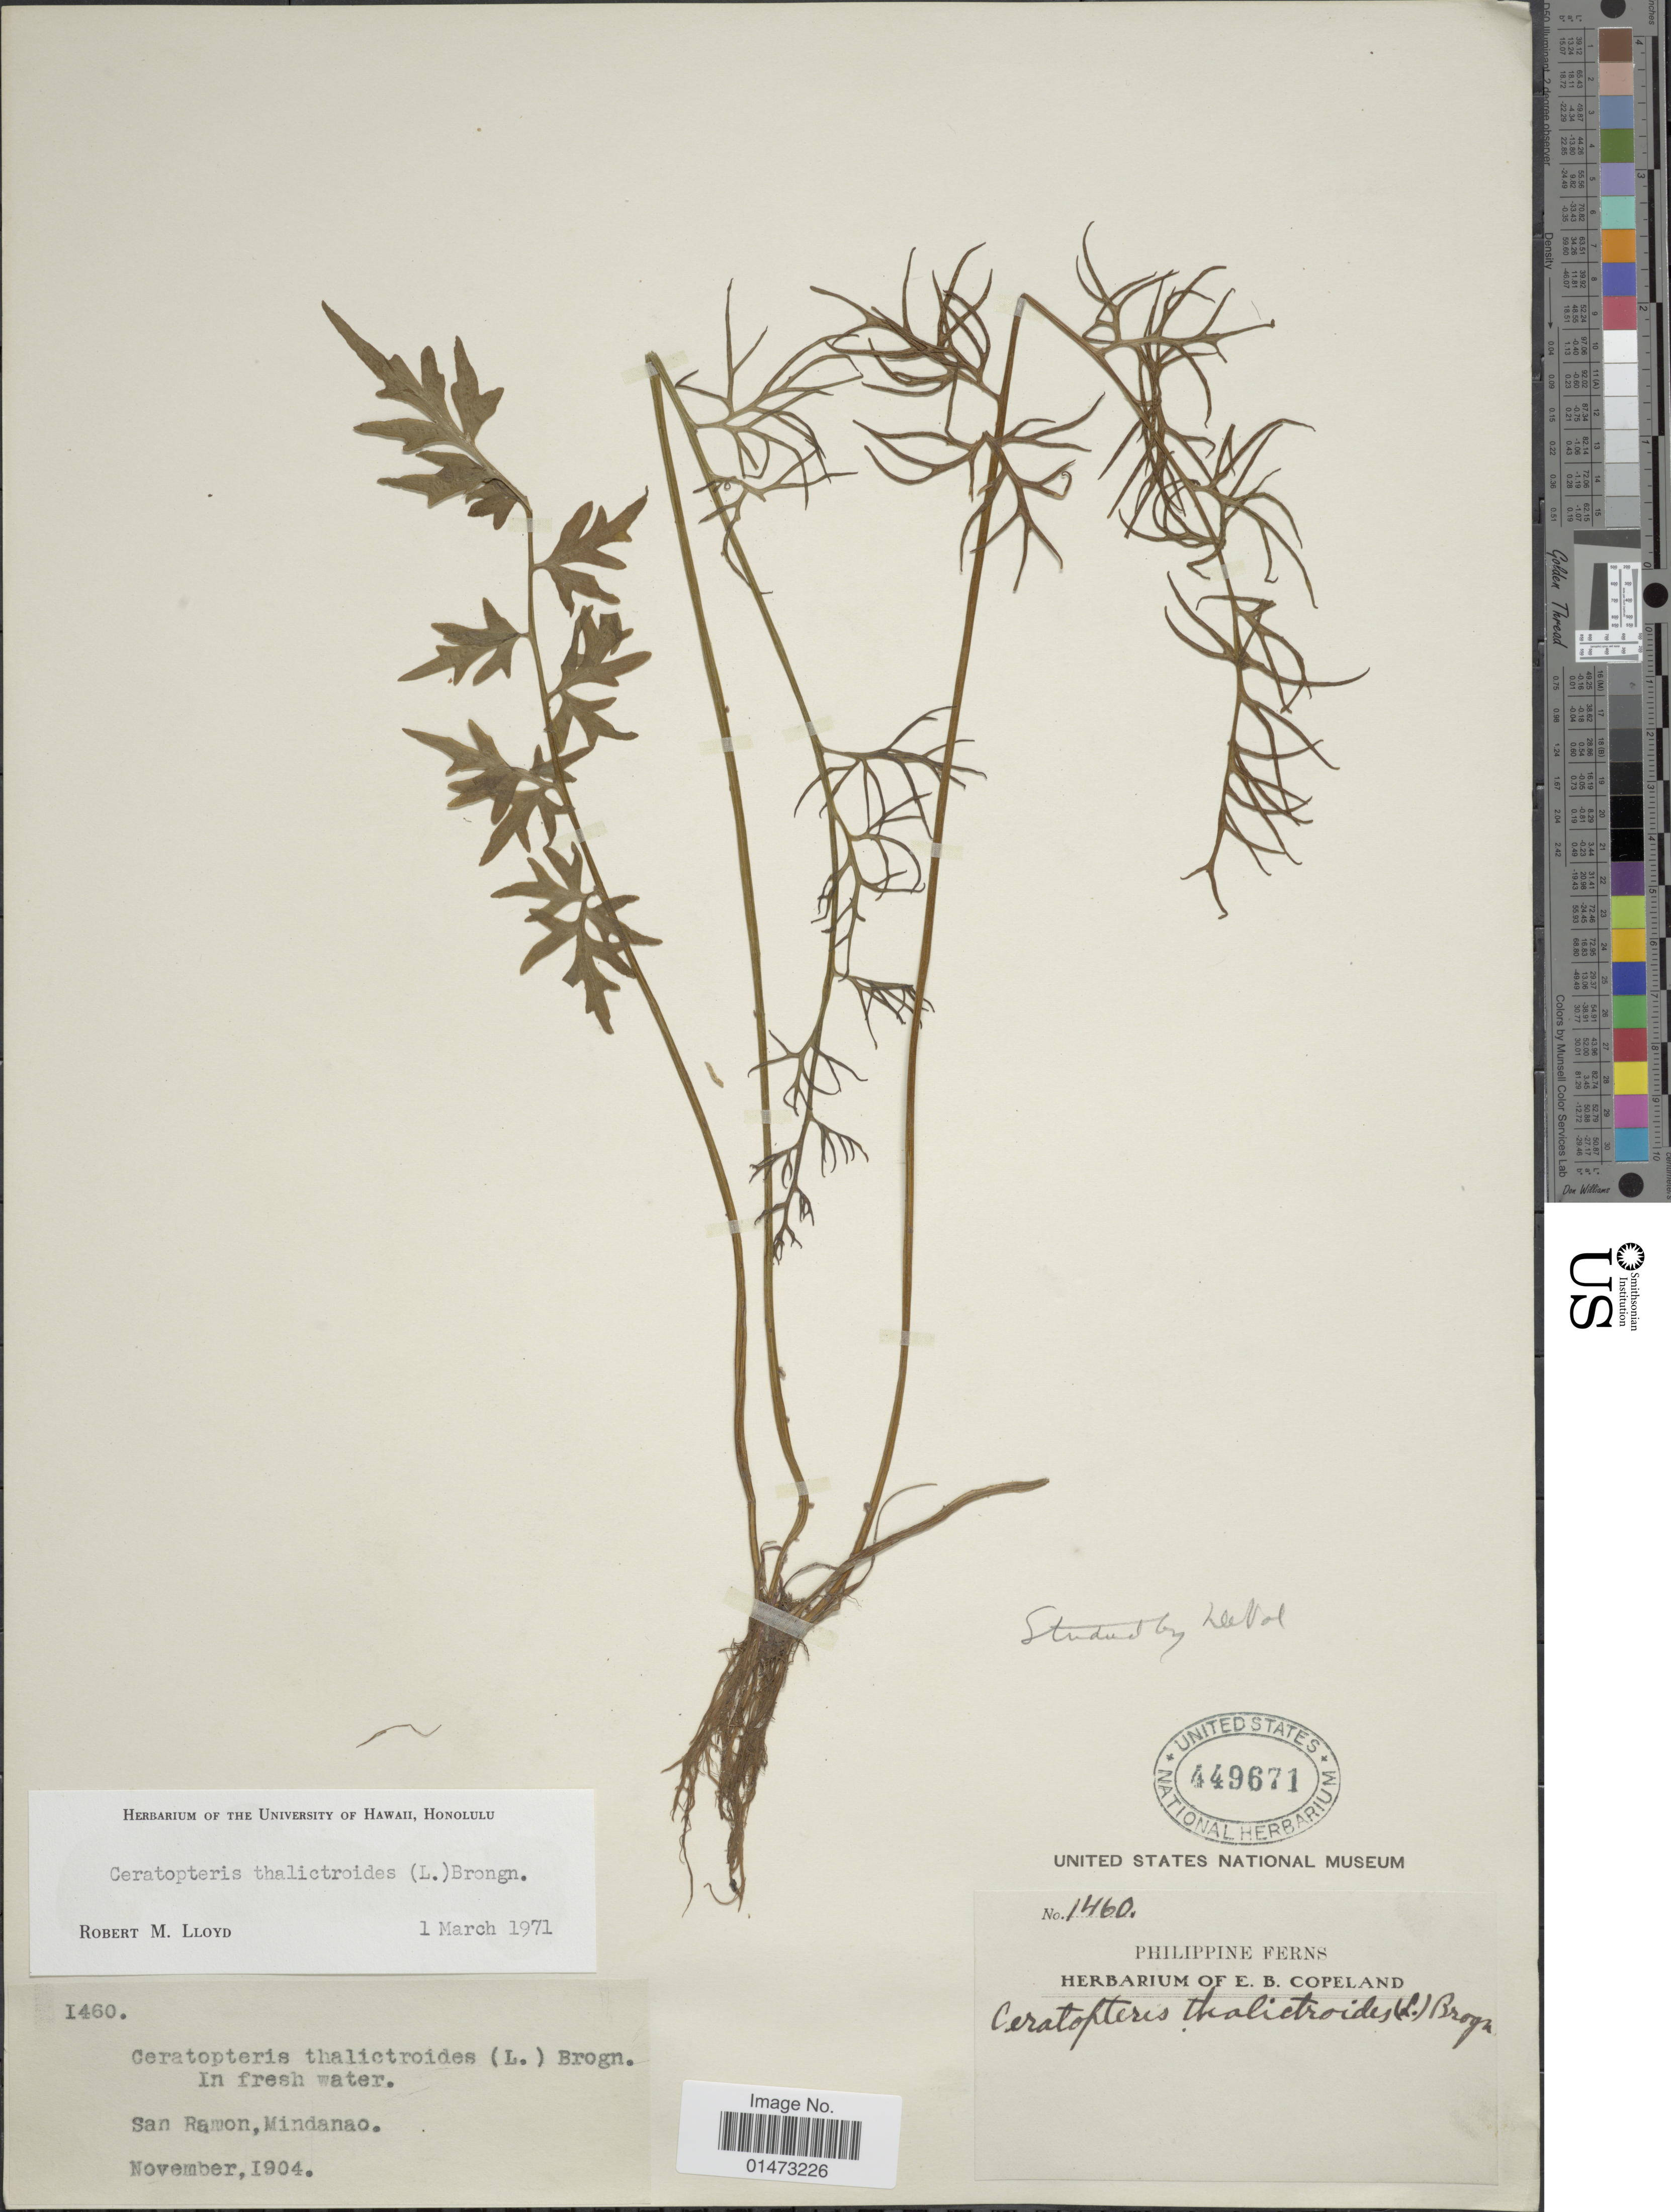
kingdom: Plantae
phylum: Tracheophyta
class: Polypodiopsida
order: Polypodiales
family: Pteridaceae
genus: Ceratopteris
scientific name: Ceratopteris thalictroides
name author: (L.) Brongn.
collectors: ex herb. E. B. Copeland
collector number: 1460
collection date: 1904-11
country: Philippines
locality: San Ramon, Mindanao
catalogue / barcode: US 449671